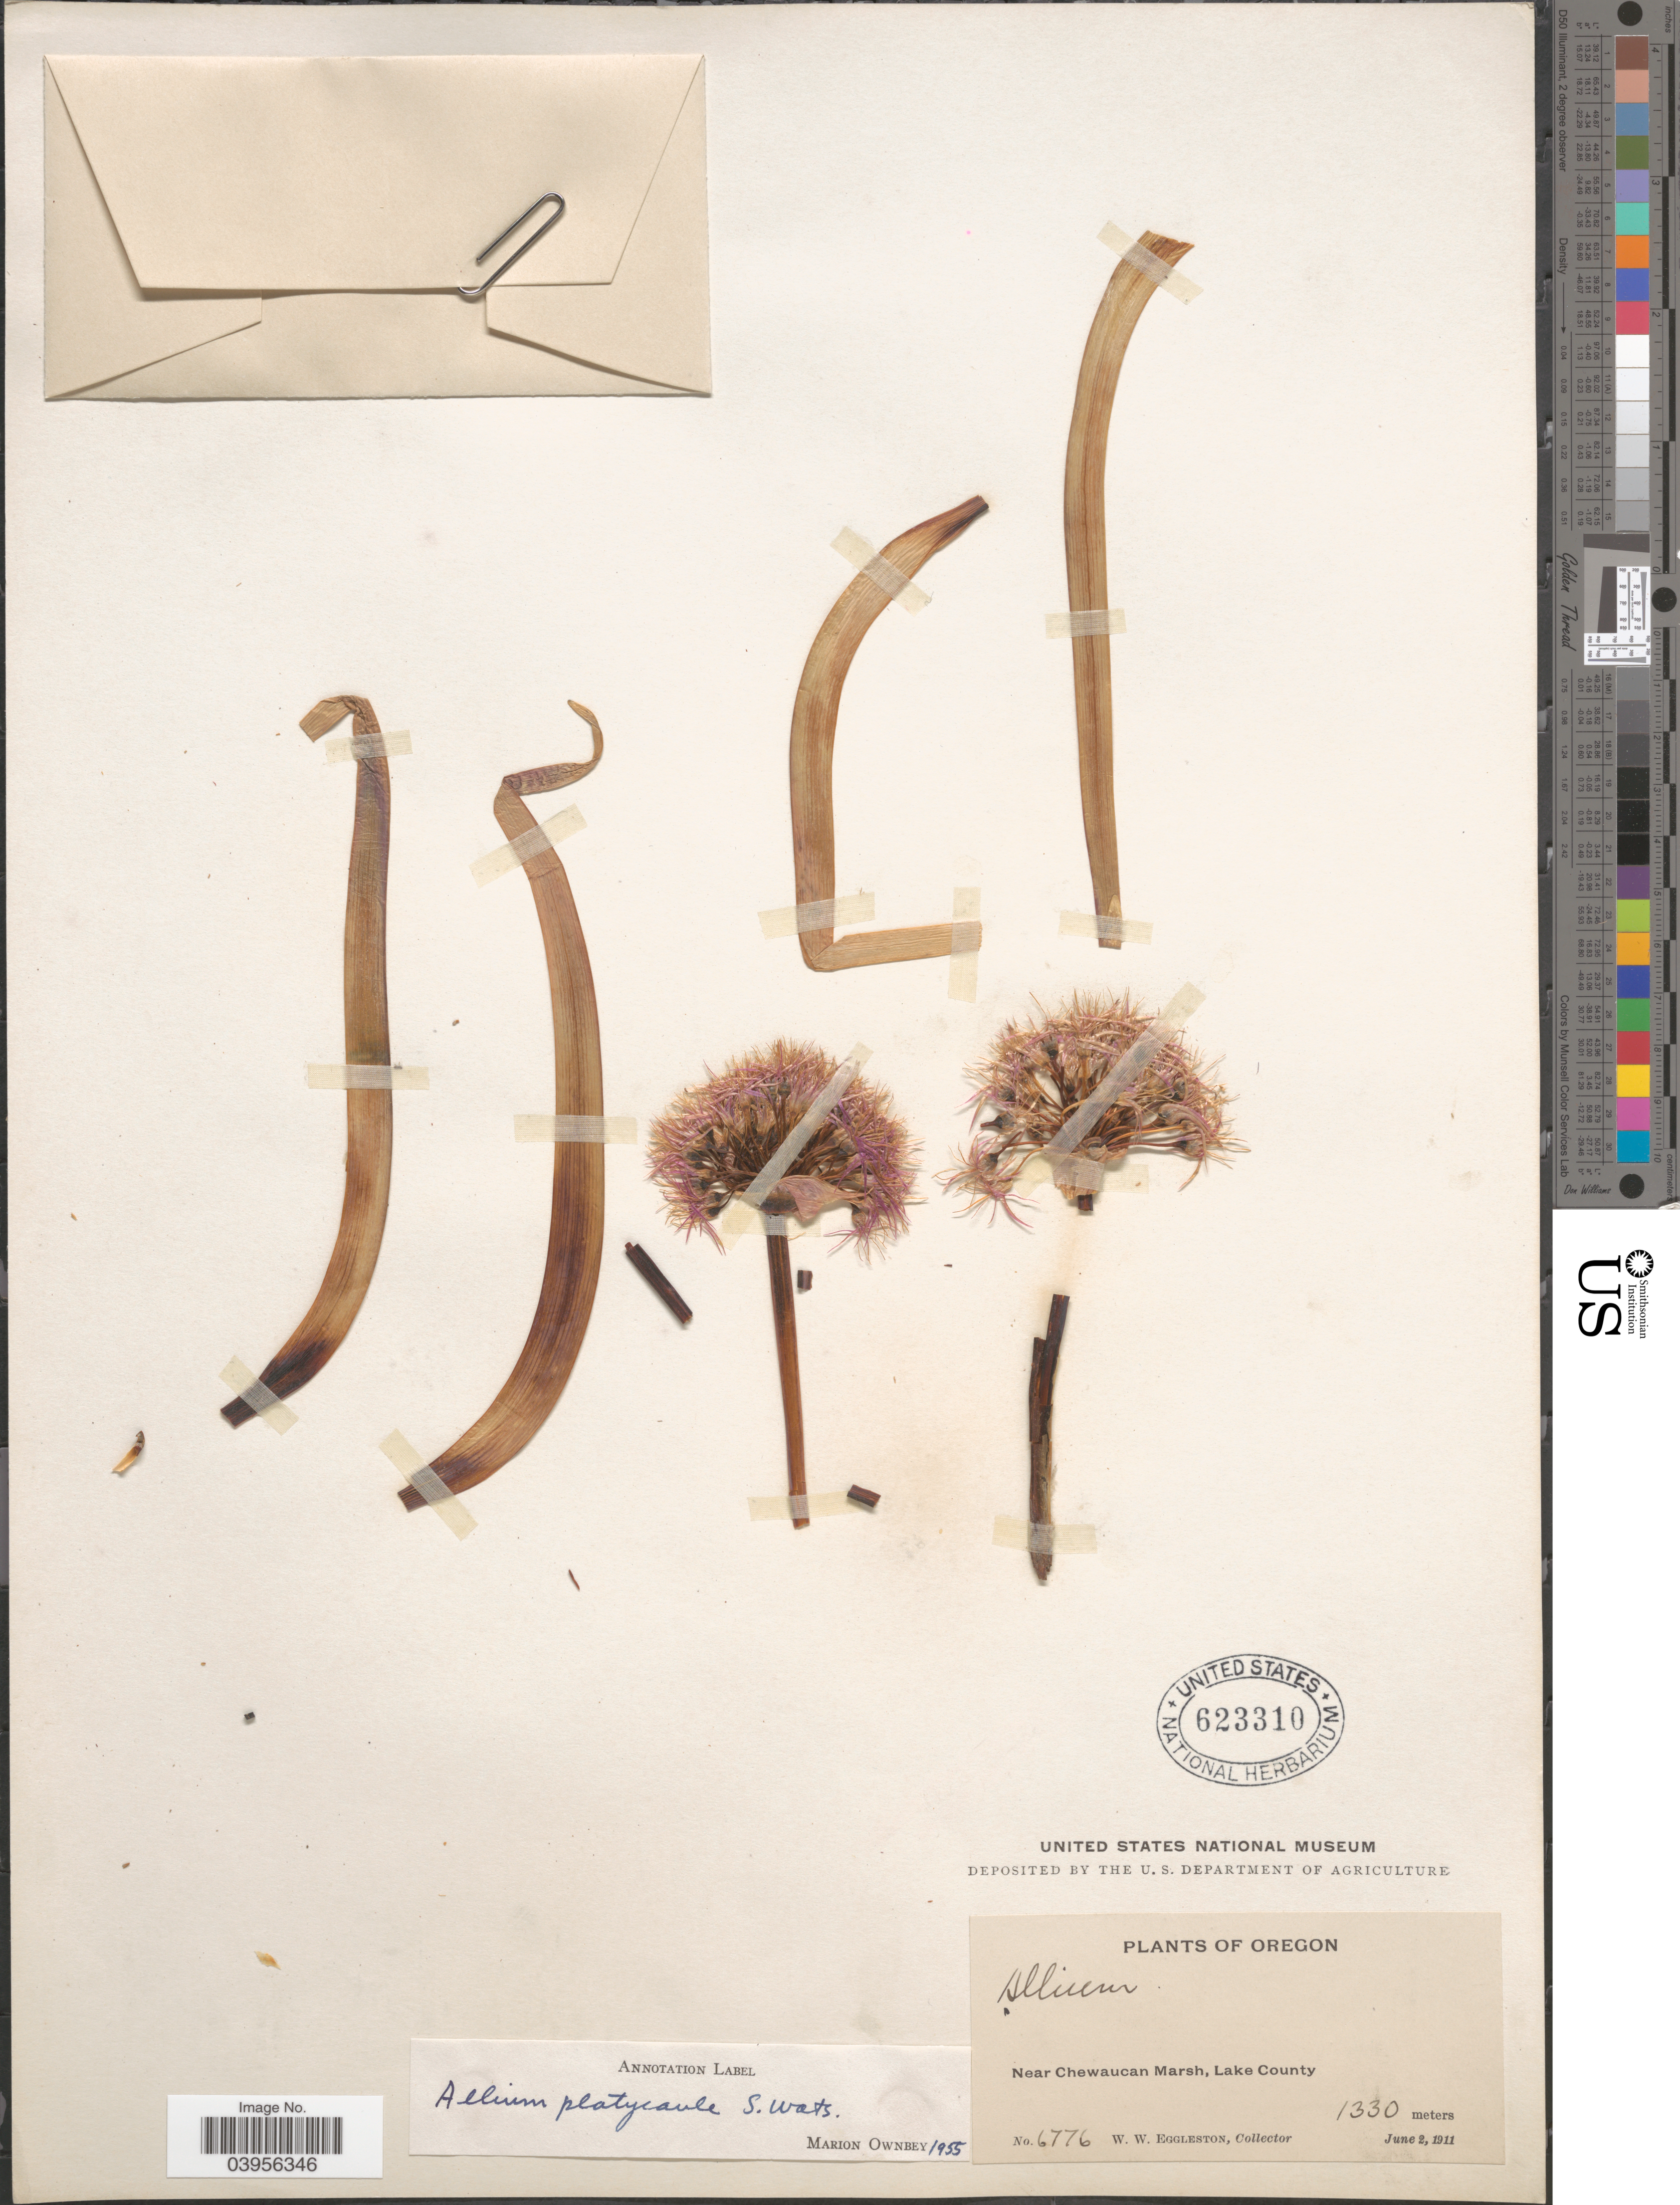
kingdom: Plantae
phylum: Tracheophyta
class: Liliopsida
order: Asparagales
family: Amaryllidaceae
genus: Allium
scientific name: Allium platycaule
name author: S. Watson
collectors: W. W. Eggleston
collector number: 6776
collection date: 1911-06-02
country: United States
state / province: Oregon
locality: Near Chewaucan Marsh, Lake County.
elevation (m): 1330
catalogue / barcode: US 623310